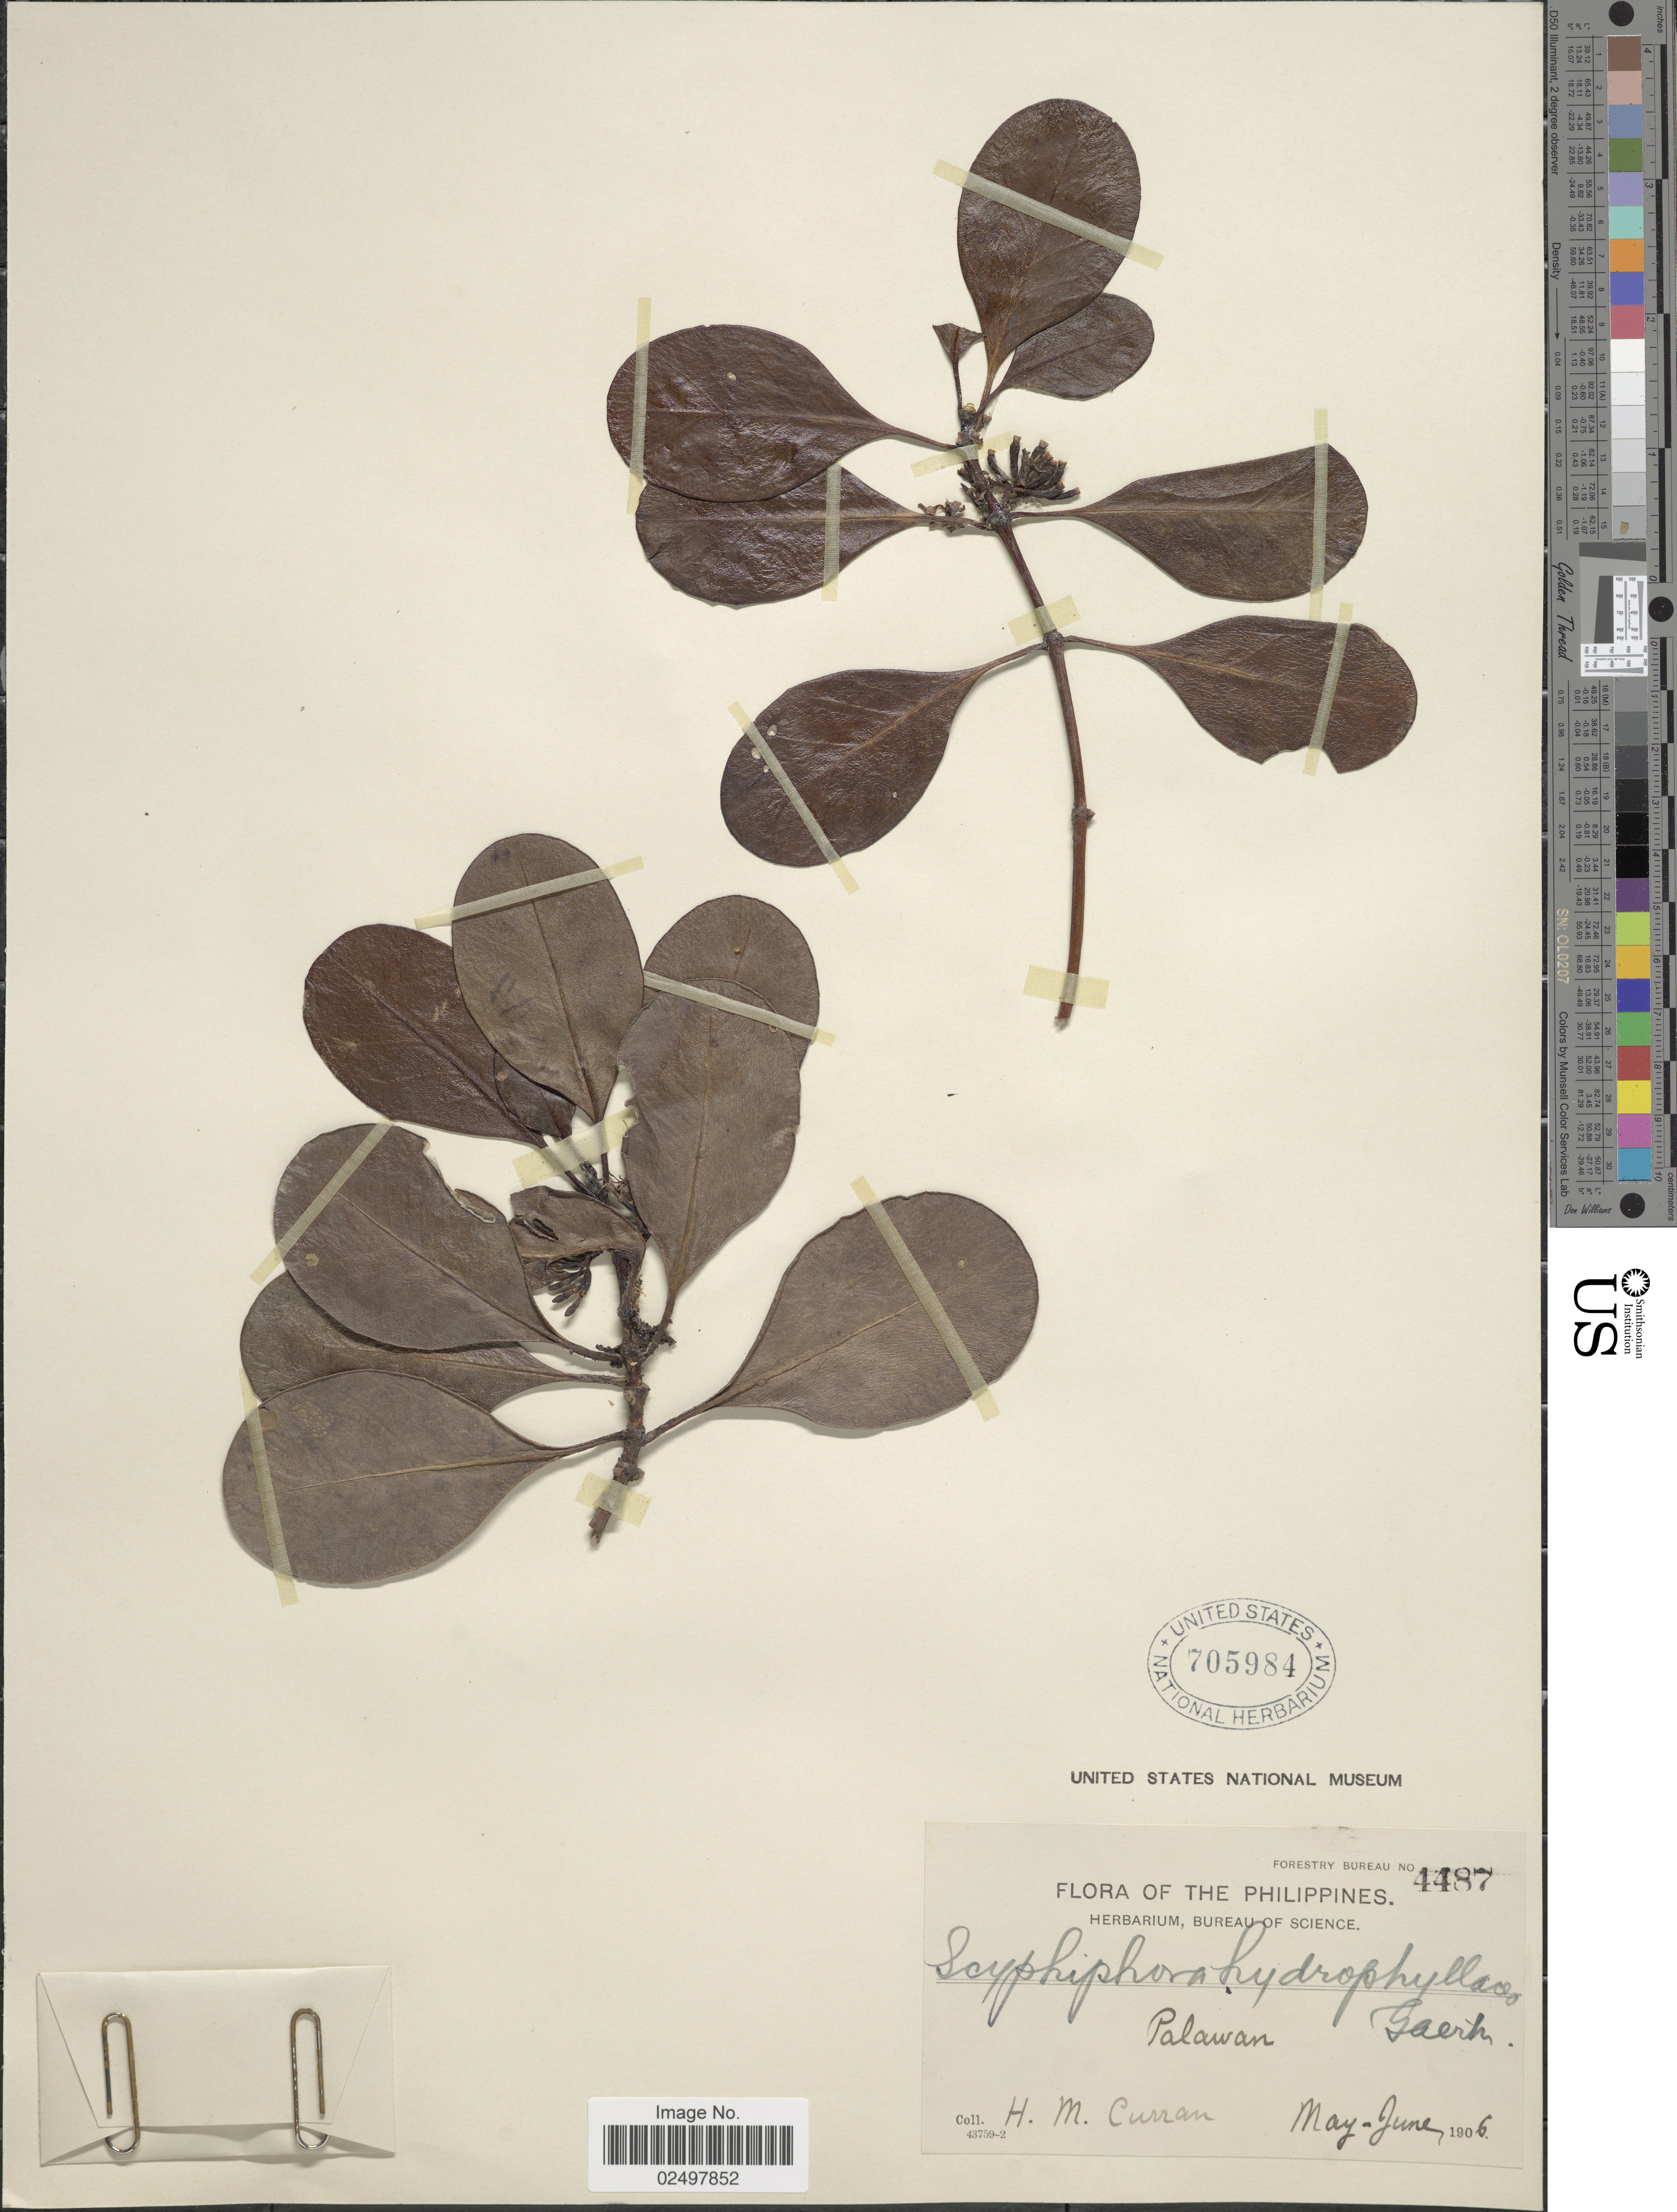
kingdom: Plantae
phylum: Tracheophyta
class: Magnoliopsida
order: Gentianales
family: Rubiaceae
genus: Scyphiphora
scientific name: Scyphiphora hydrophyllacea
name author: Gaertn.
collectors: H. M. Curran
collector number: Forestry Bureau 4487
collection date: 1906-05/1906-06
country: Philippines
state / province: Mimaropa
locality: Palawan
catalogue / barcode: US 705984